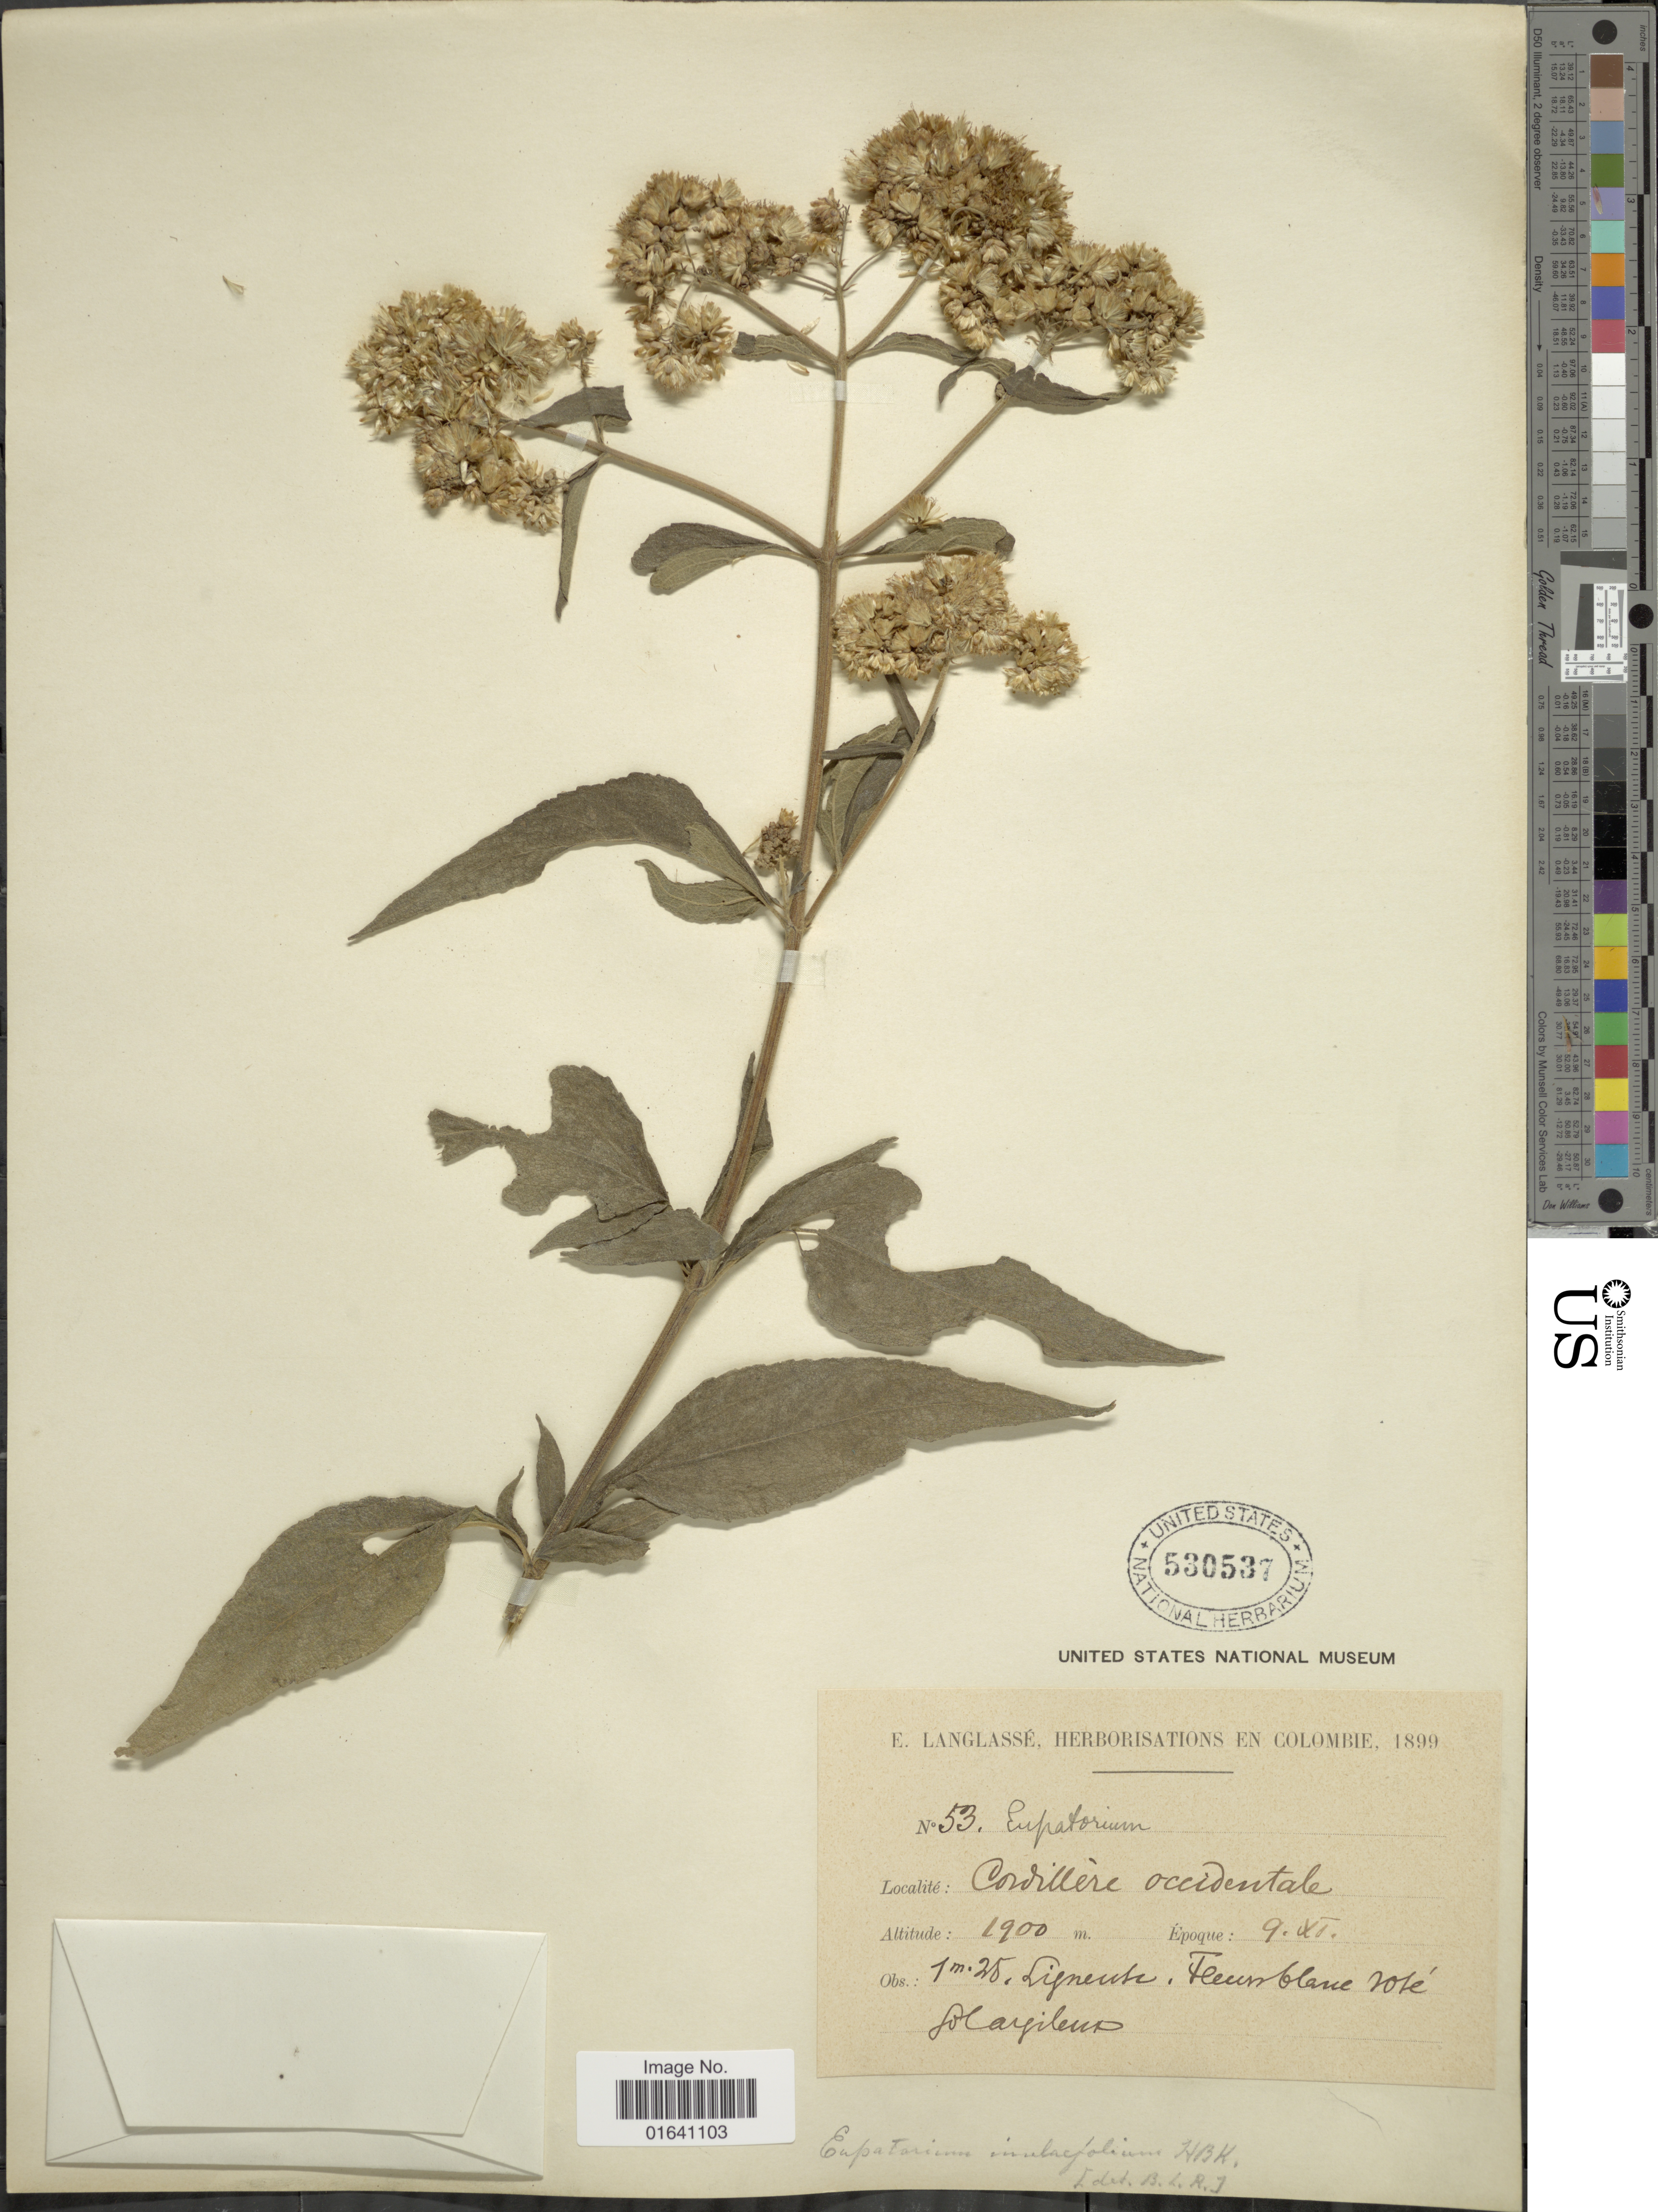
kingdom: Plantae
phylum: Tracheophyta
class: Magnoliopsida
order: Asterales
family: Asteraceae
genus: Austroeupatorium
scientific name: Austroeupatorium inulaefolium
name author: (Kunth) R.M. King & H. Rob.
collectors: E. Langlassé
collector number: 53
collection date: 1899-11-09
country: Colombia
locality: Cordillere occidentale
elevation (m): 1900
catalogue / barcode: US 530537